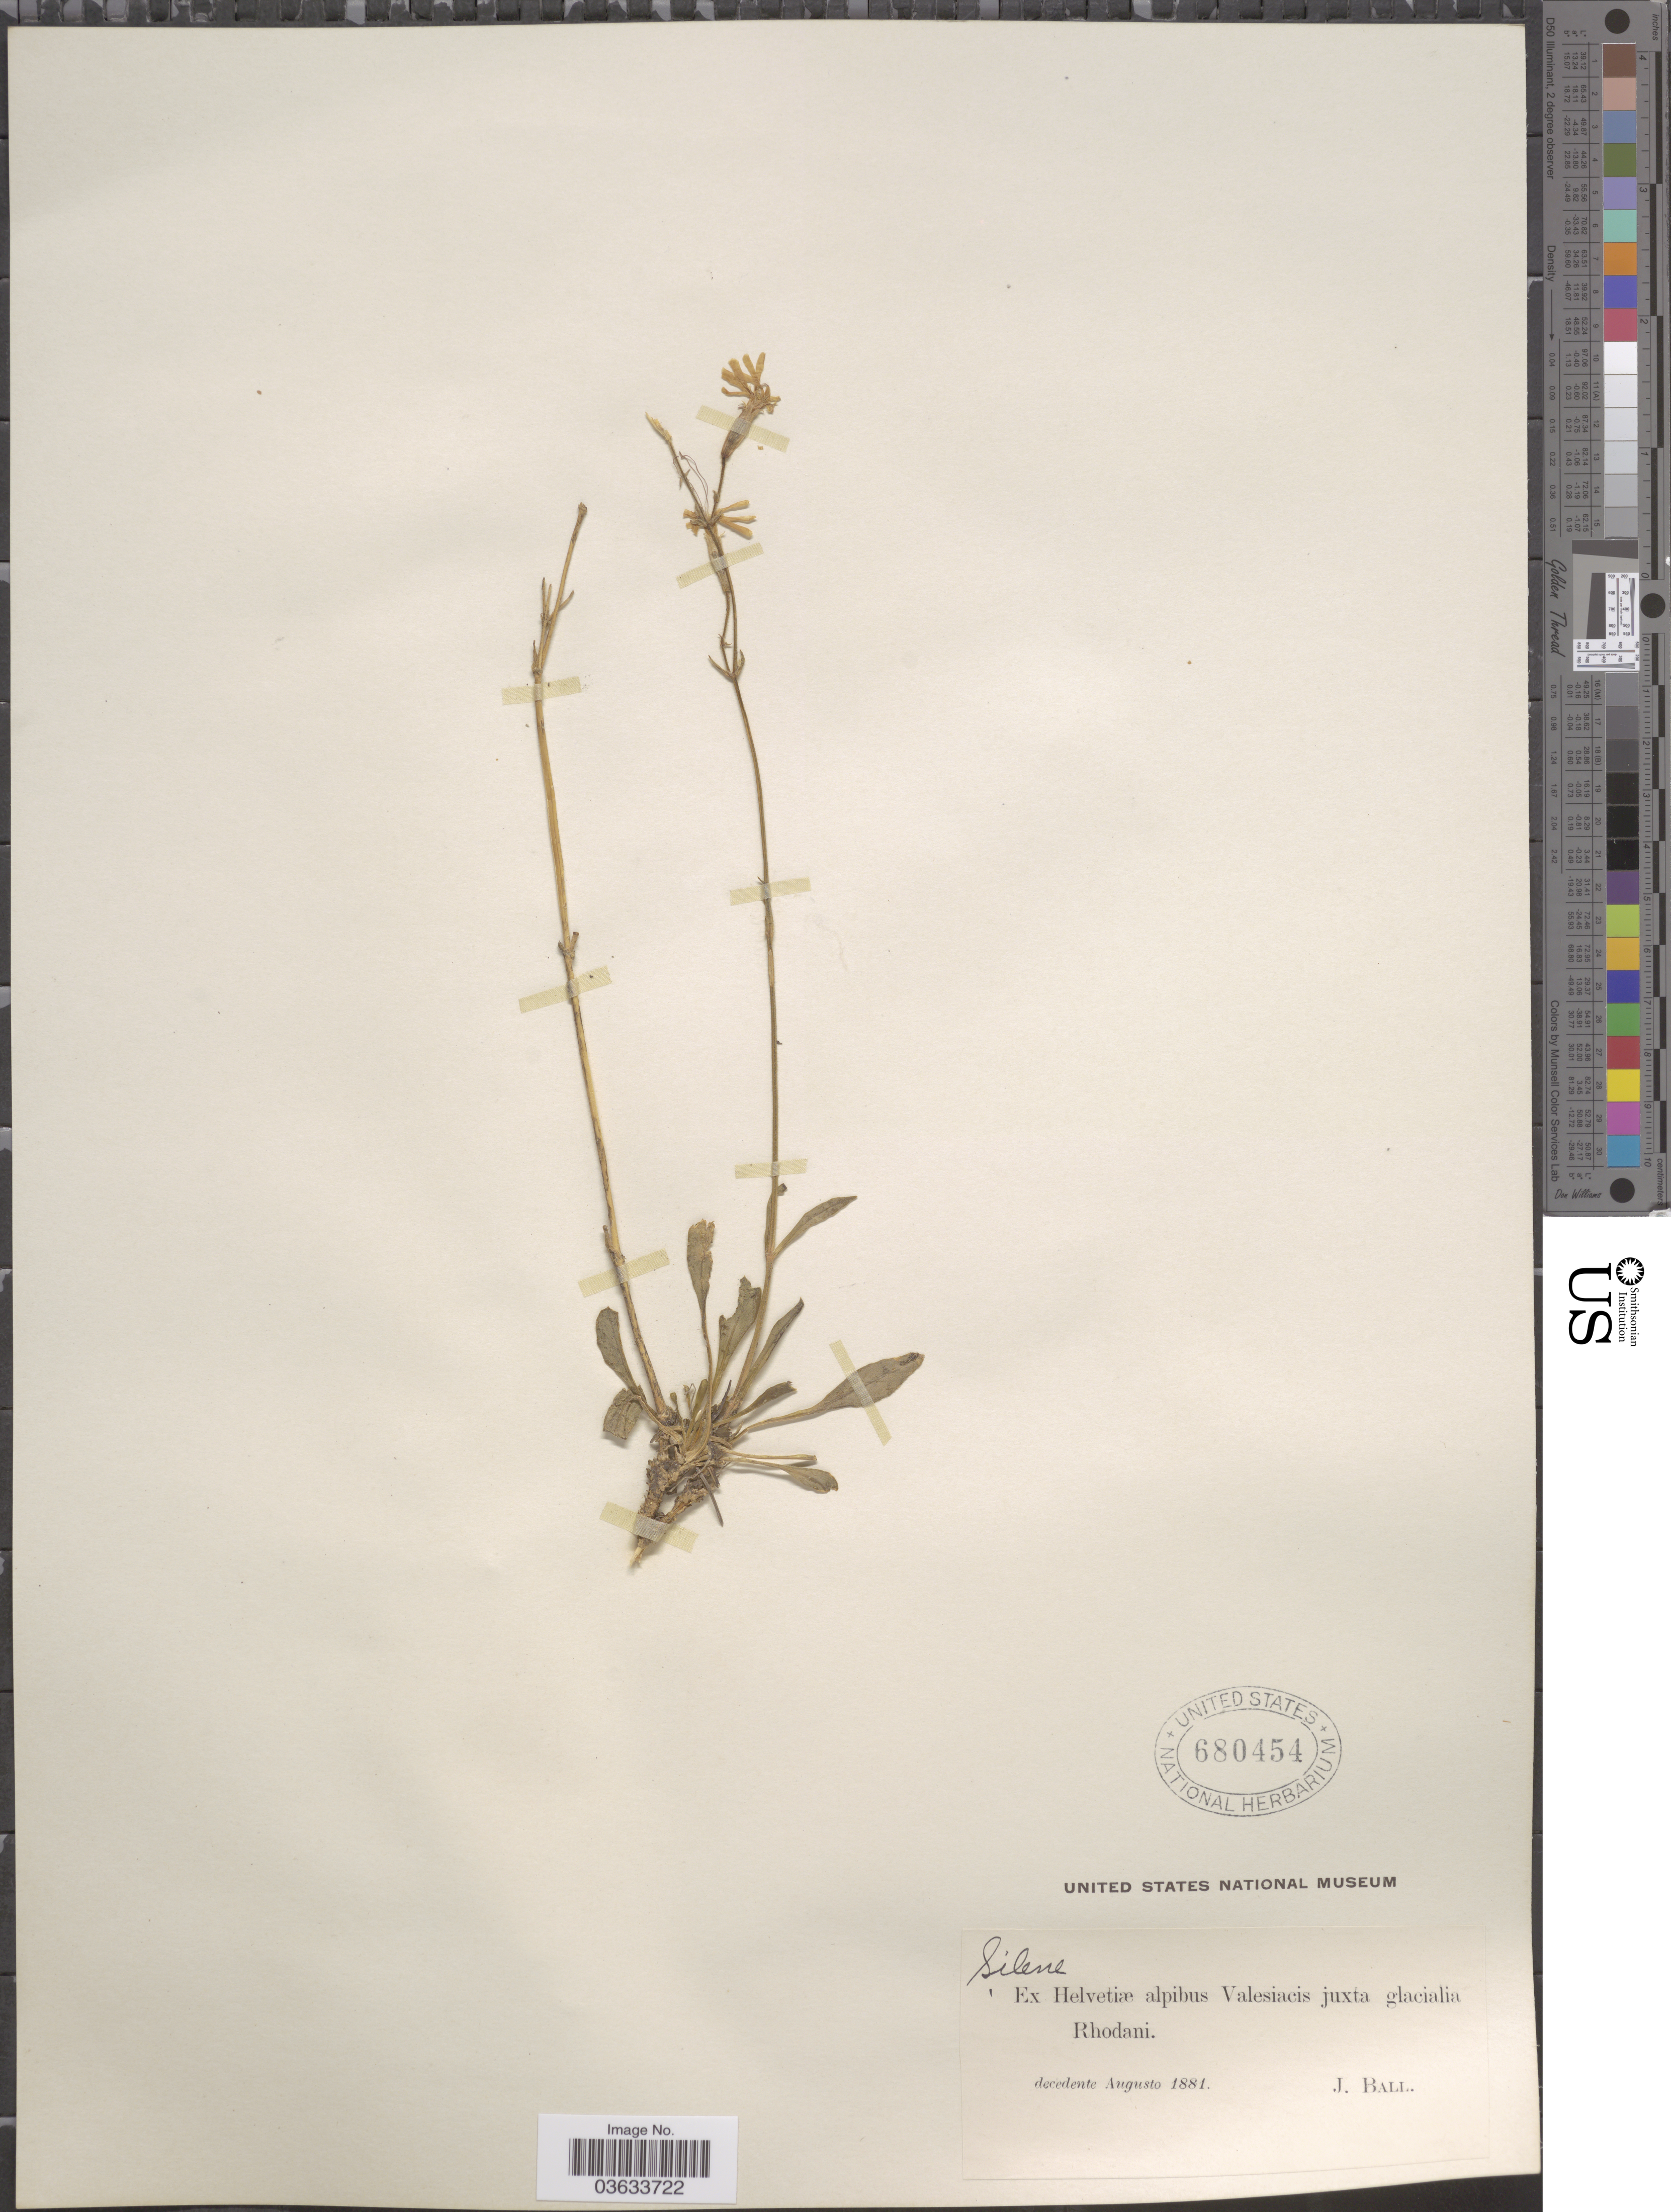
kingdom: Plantae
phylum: Tracheophyta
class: Magnoliopsida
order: Caryophyllales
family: Caryophyllaceae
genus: Silene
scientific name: Silene sp.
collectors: J. Ball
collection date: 1881-08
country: Switzerland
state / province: Valais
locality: Ex Helvetiæ alpibus Valesiacis juxta glacialia Rhodani.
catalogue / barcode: US 680454